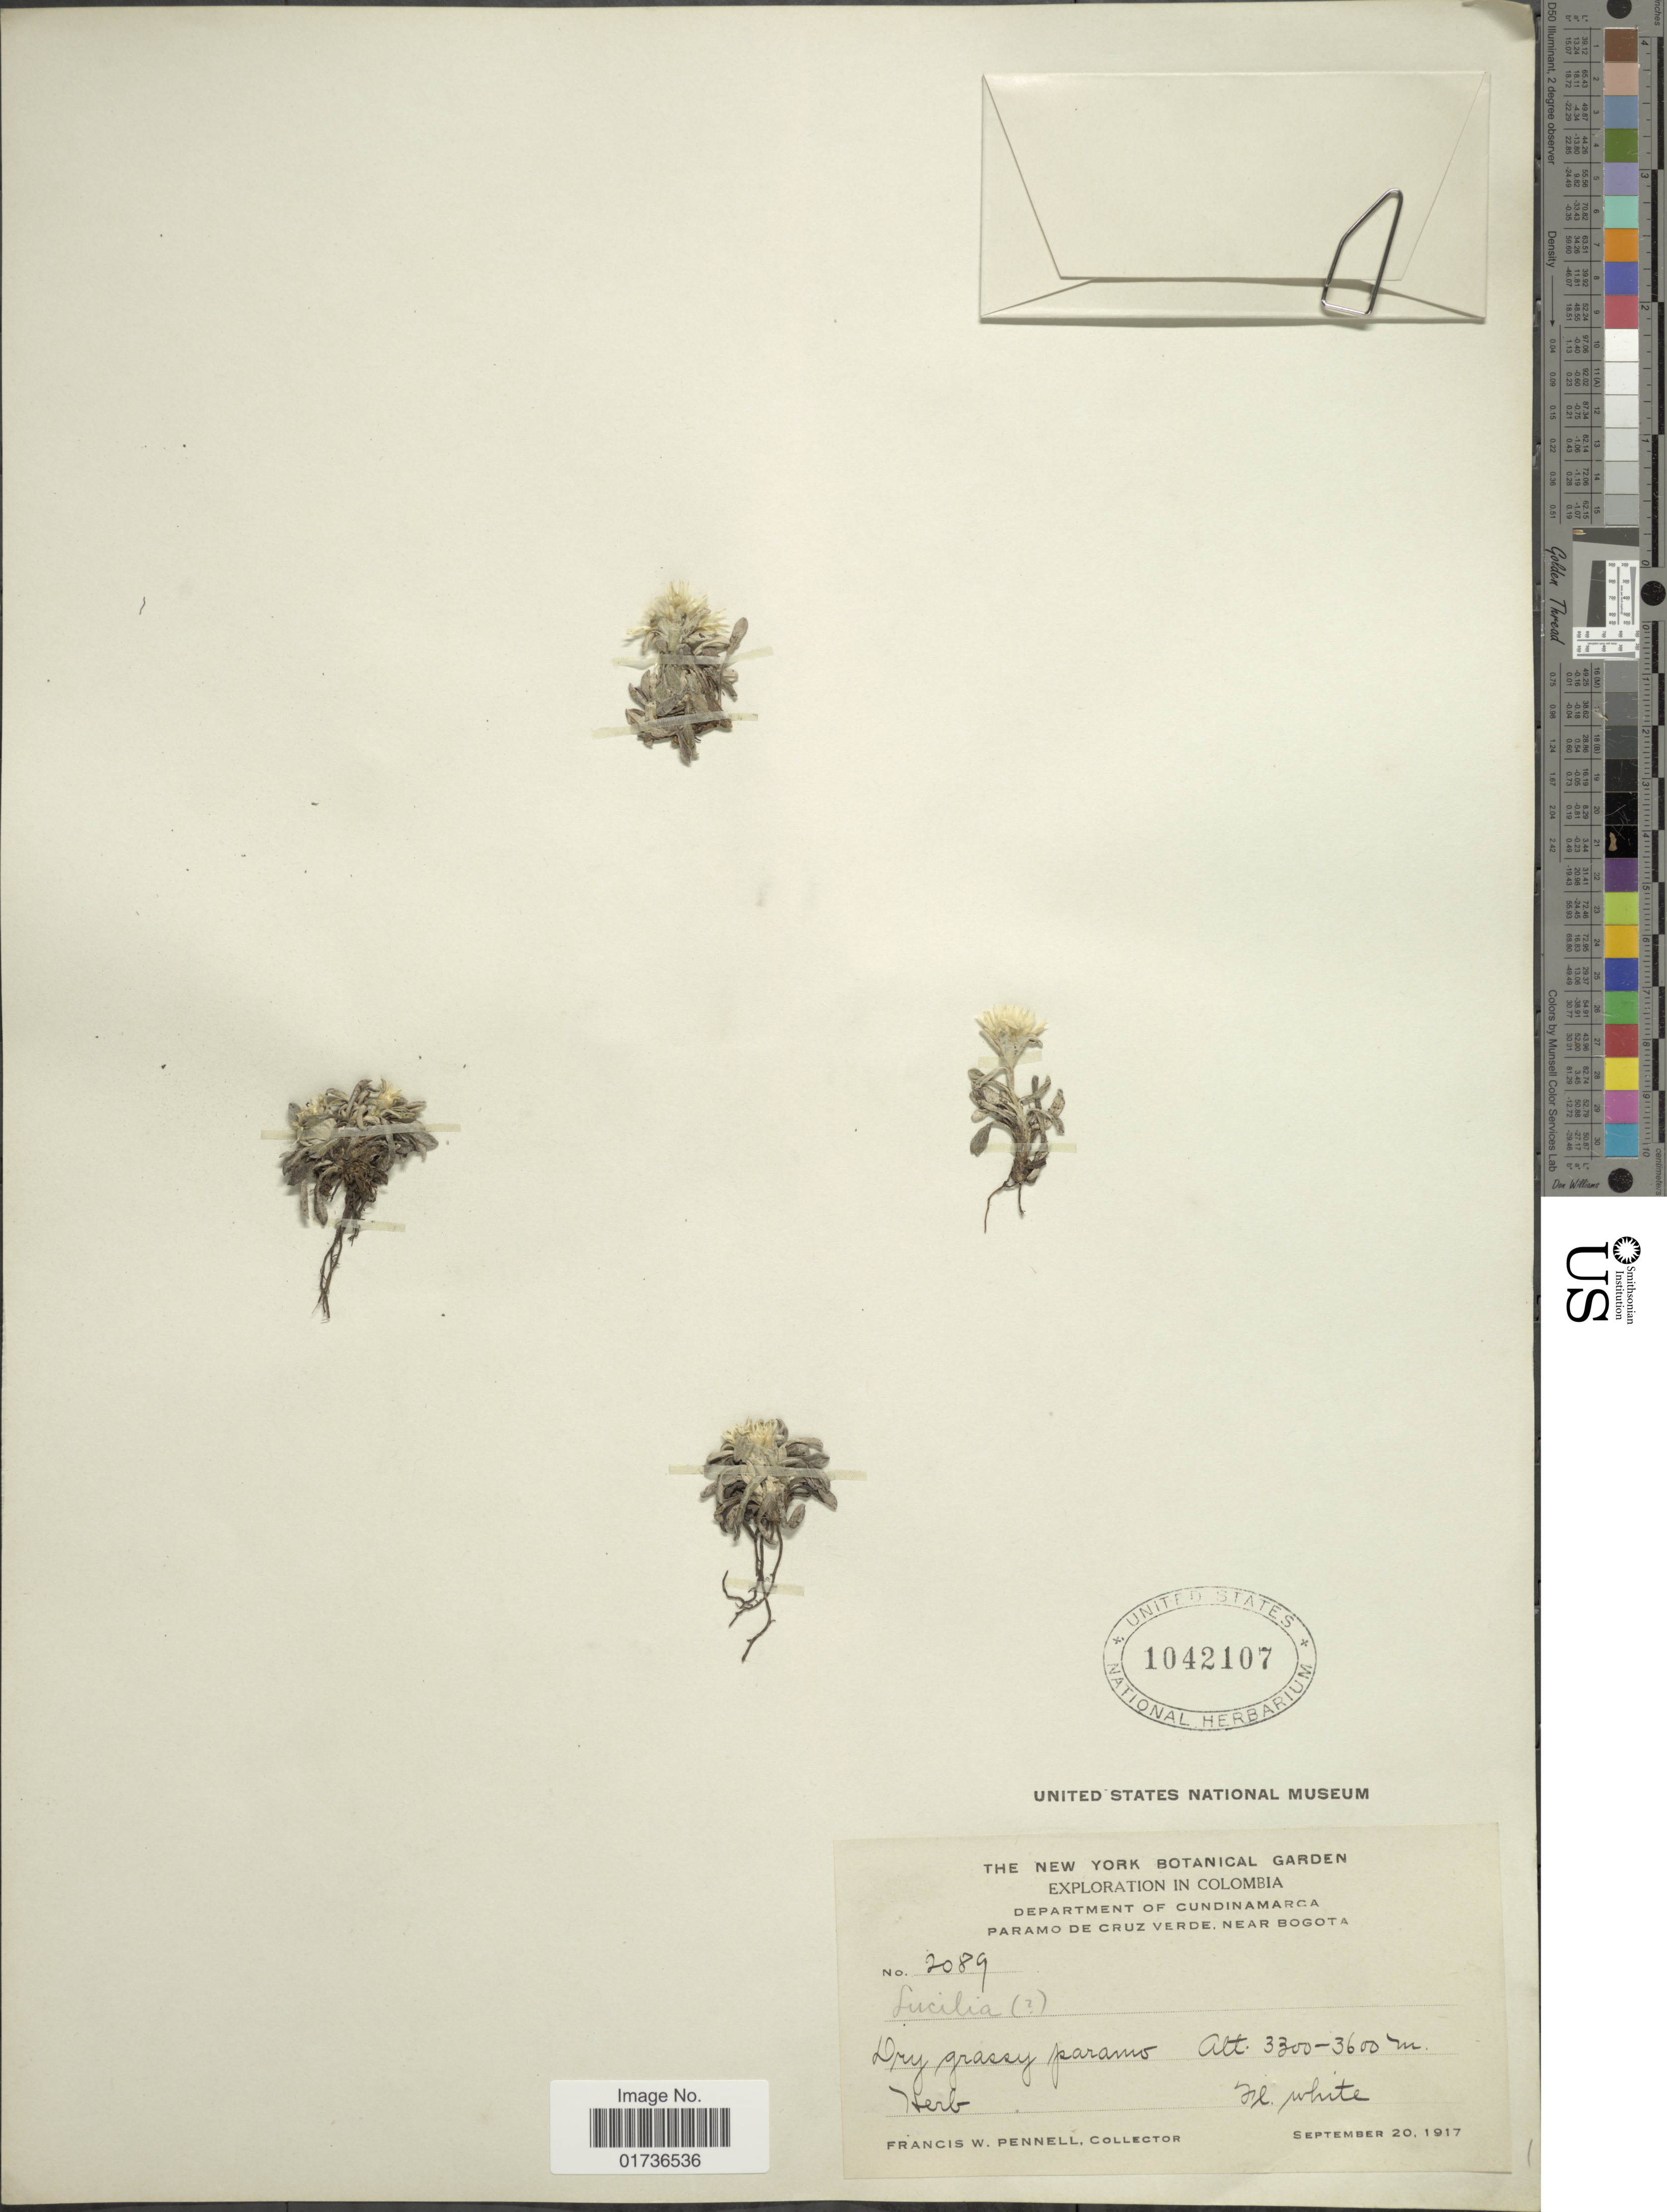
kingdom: Plantae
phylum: Tracheophyta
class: Magnoliopsida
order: Asterales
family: Asteraceae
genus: Belloa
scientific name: Belloa sp.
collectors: F. W. Pennell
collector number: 2089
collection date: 1917-09-20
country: Colombia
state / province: Cundinamarca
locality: Department of Cundinamarca, Paramo de Cruz Verde, near Bogota, Dry grassy paramo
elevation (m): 3300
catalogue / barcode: US 1042107